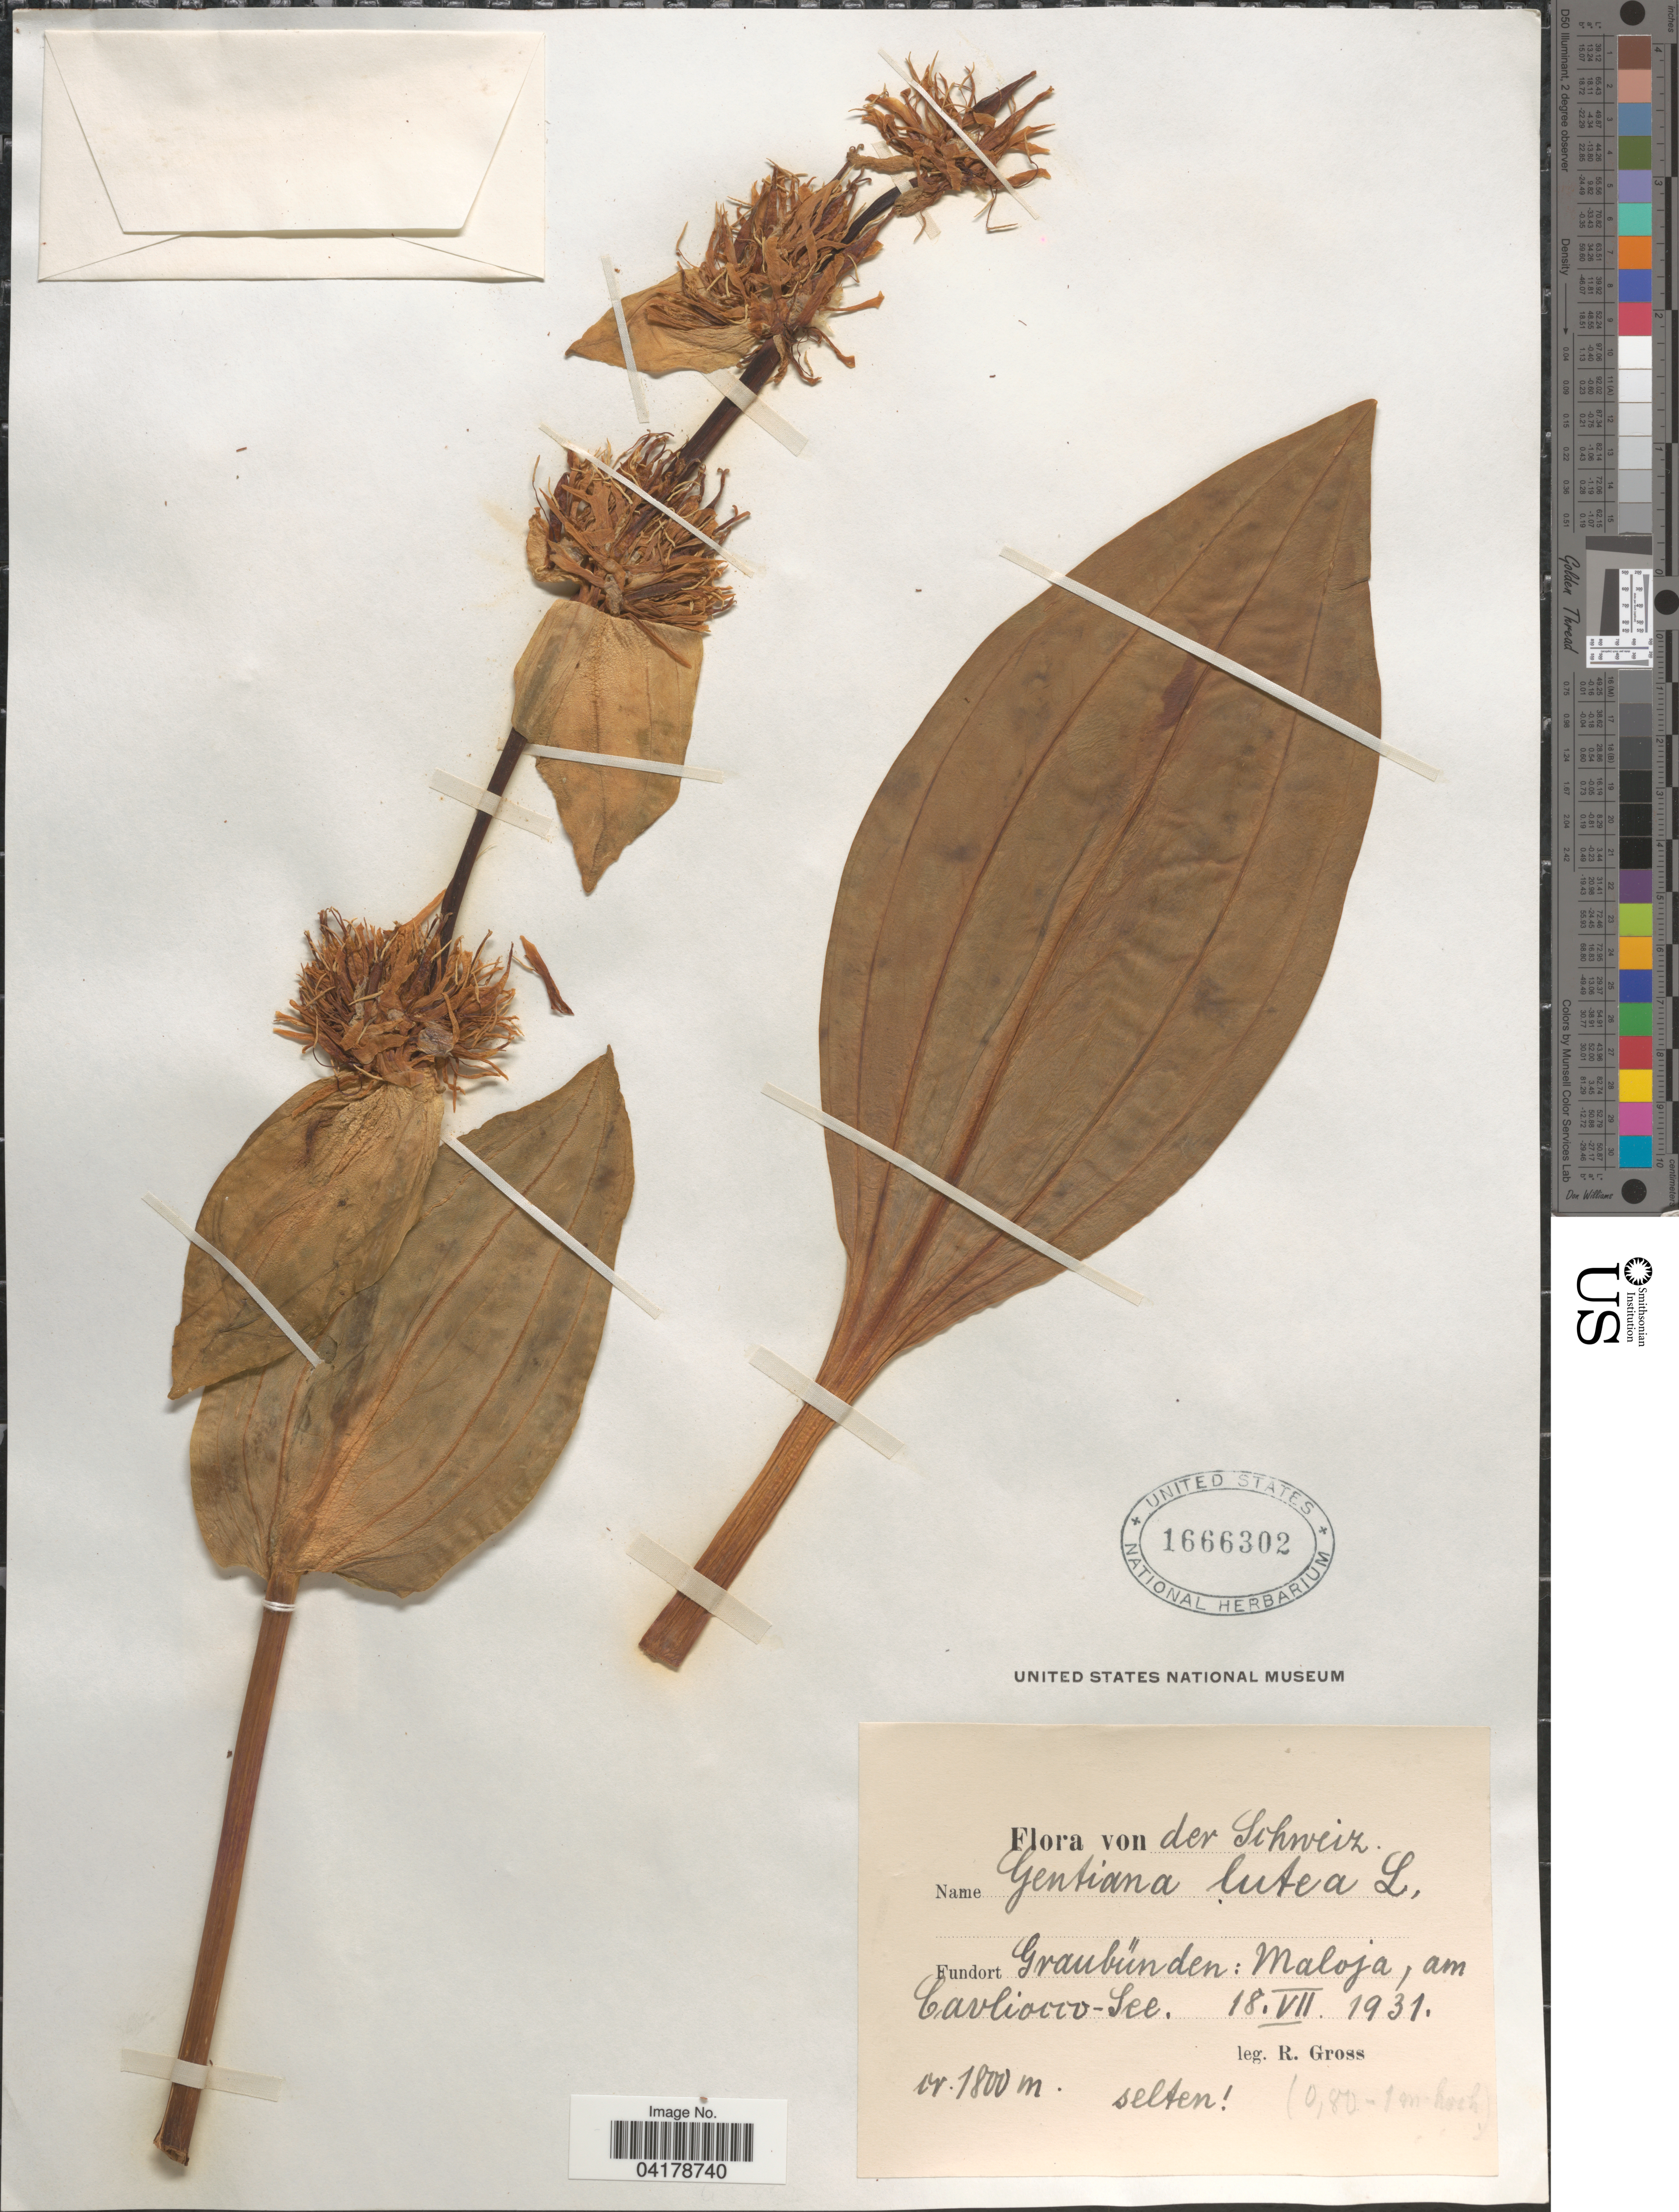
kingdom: Plantae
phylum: Tracheophyta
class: Magnoliopsida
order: Gentianales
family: Gentianaceae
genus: Gentiana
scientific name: Gentiana lutea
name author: L.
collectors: R. Gross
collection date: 1931-07-18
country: Switzerland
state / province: Graubunden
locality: Schweiz. Maloja, am Cavliocco-See.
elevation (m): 1800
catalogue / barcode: US 1666302